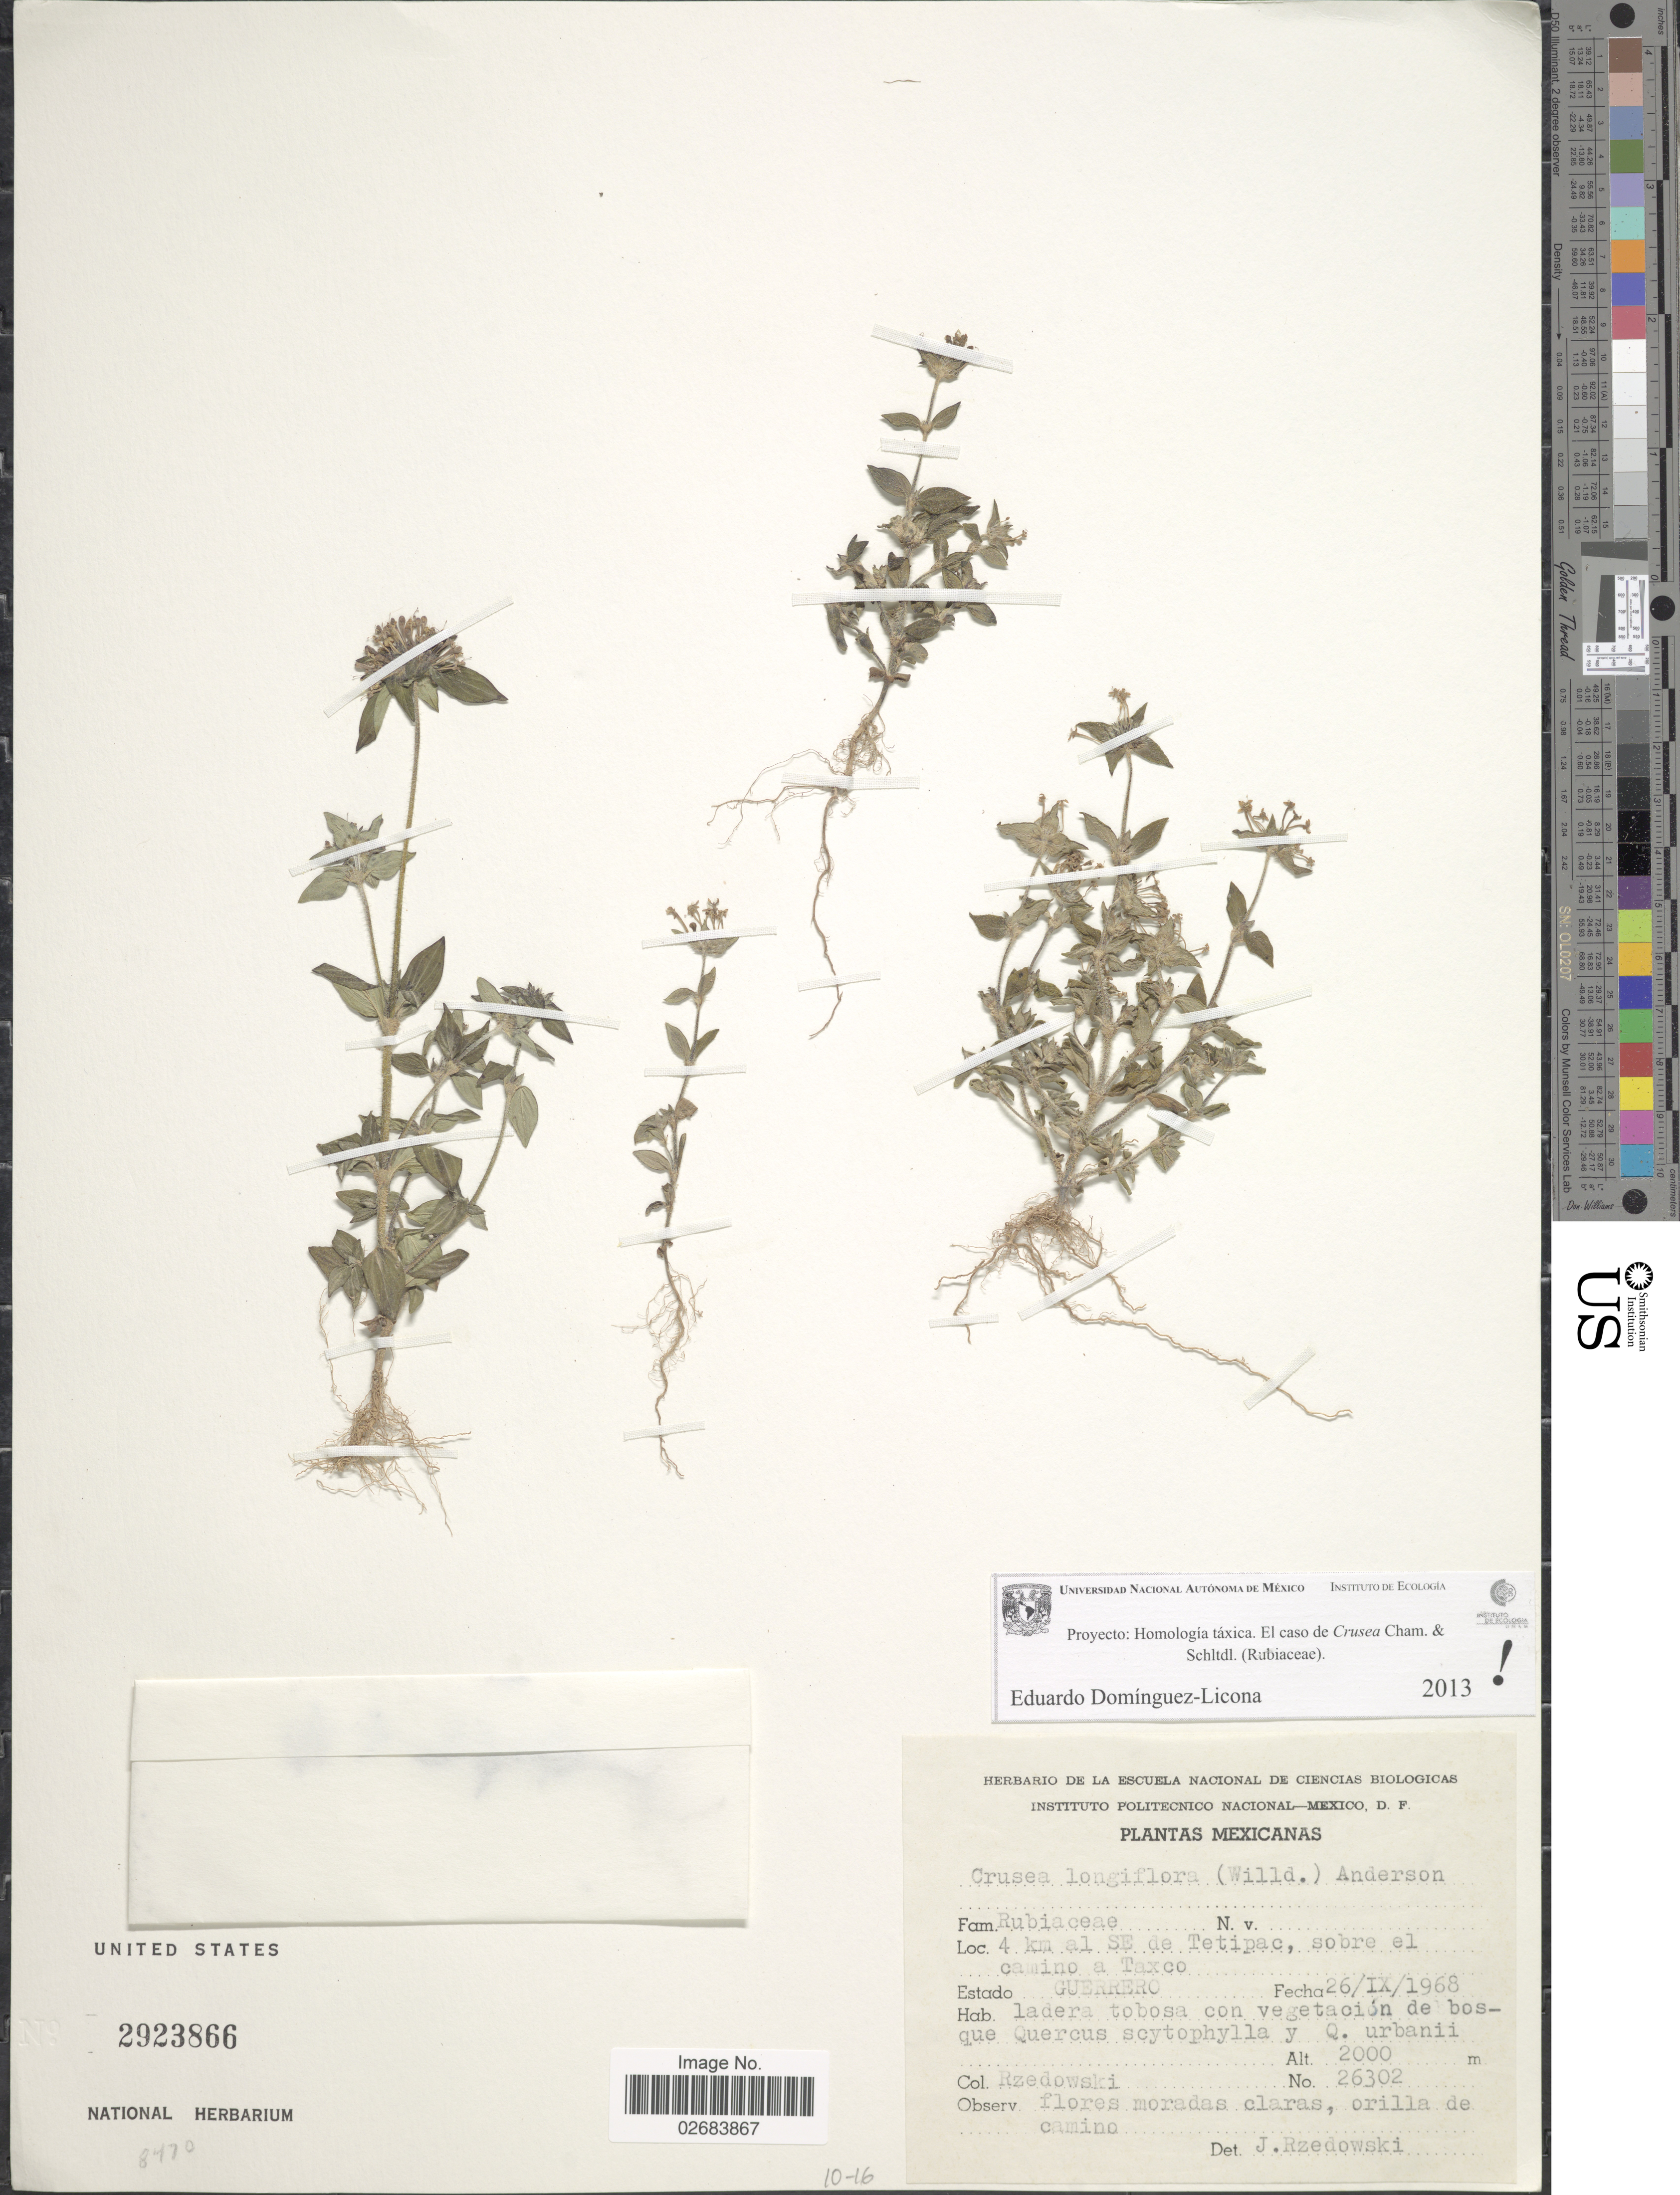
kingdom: Plantae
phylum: Tracheophyta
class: Magnoliopsida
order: Gentianales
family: Rubiaceae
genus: Crusea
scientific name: Crusea longiflora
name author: (Willd. ex Roem. & Schult.) W.R. Anderson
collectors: Rzedowski, --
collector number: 26302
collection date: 1968-09-26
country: Mexico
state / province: Guerrero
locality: Mexicanas, 4 km al SE de Tetipac, sobre el camino a Taxco.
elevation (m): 2000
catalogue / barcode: US 2923866